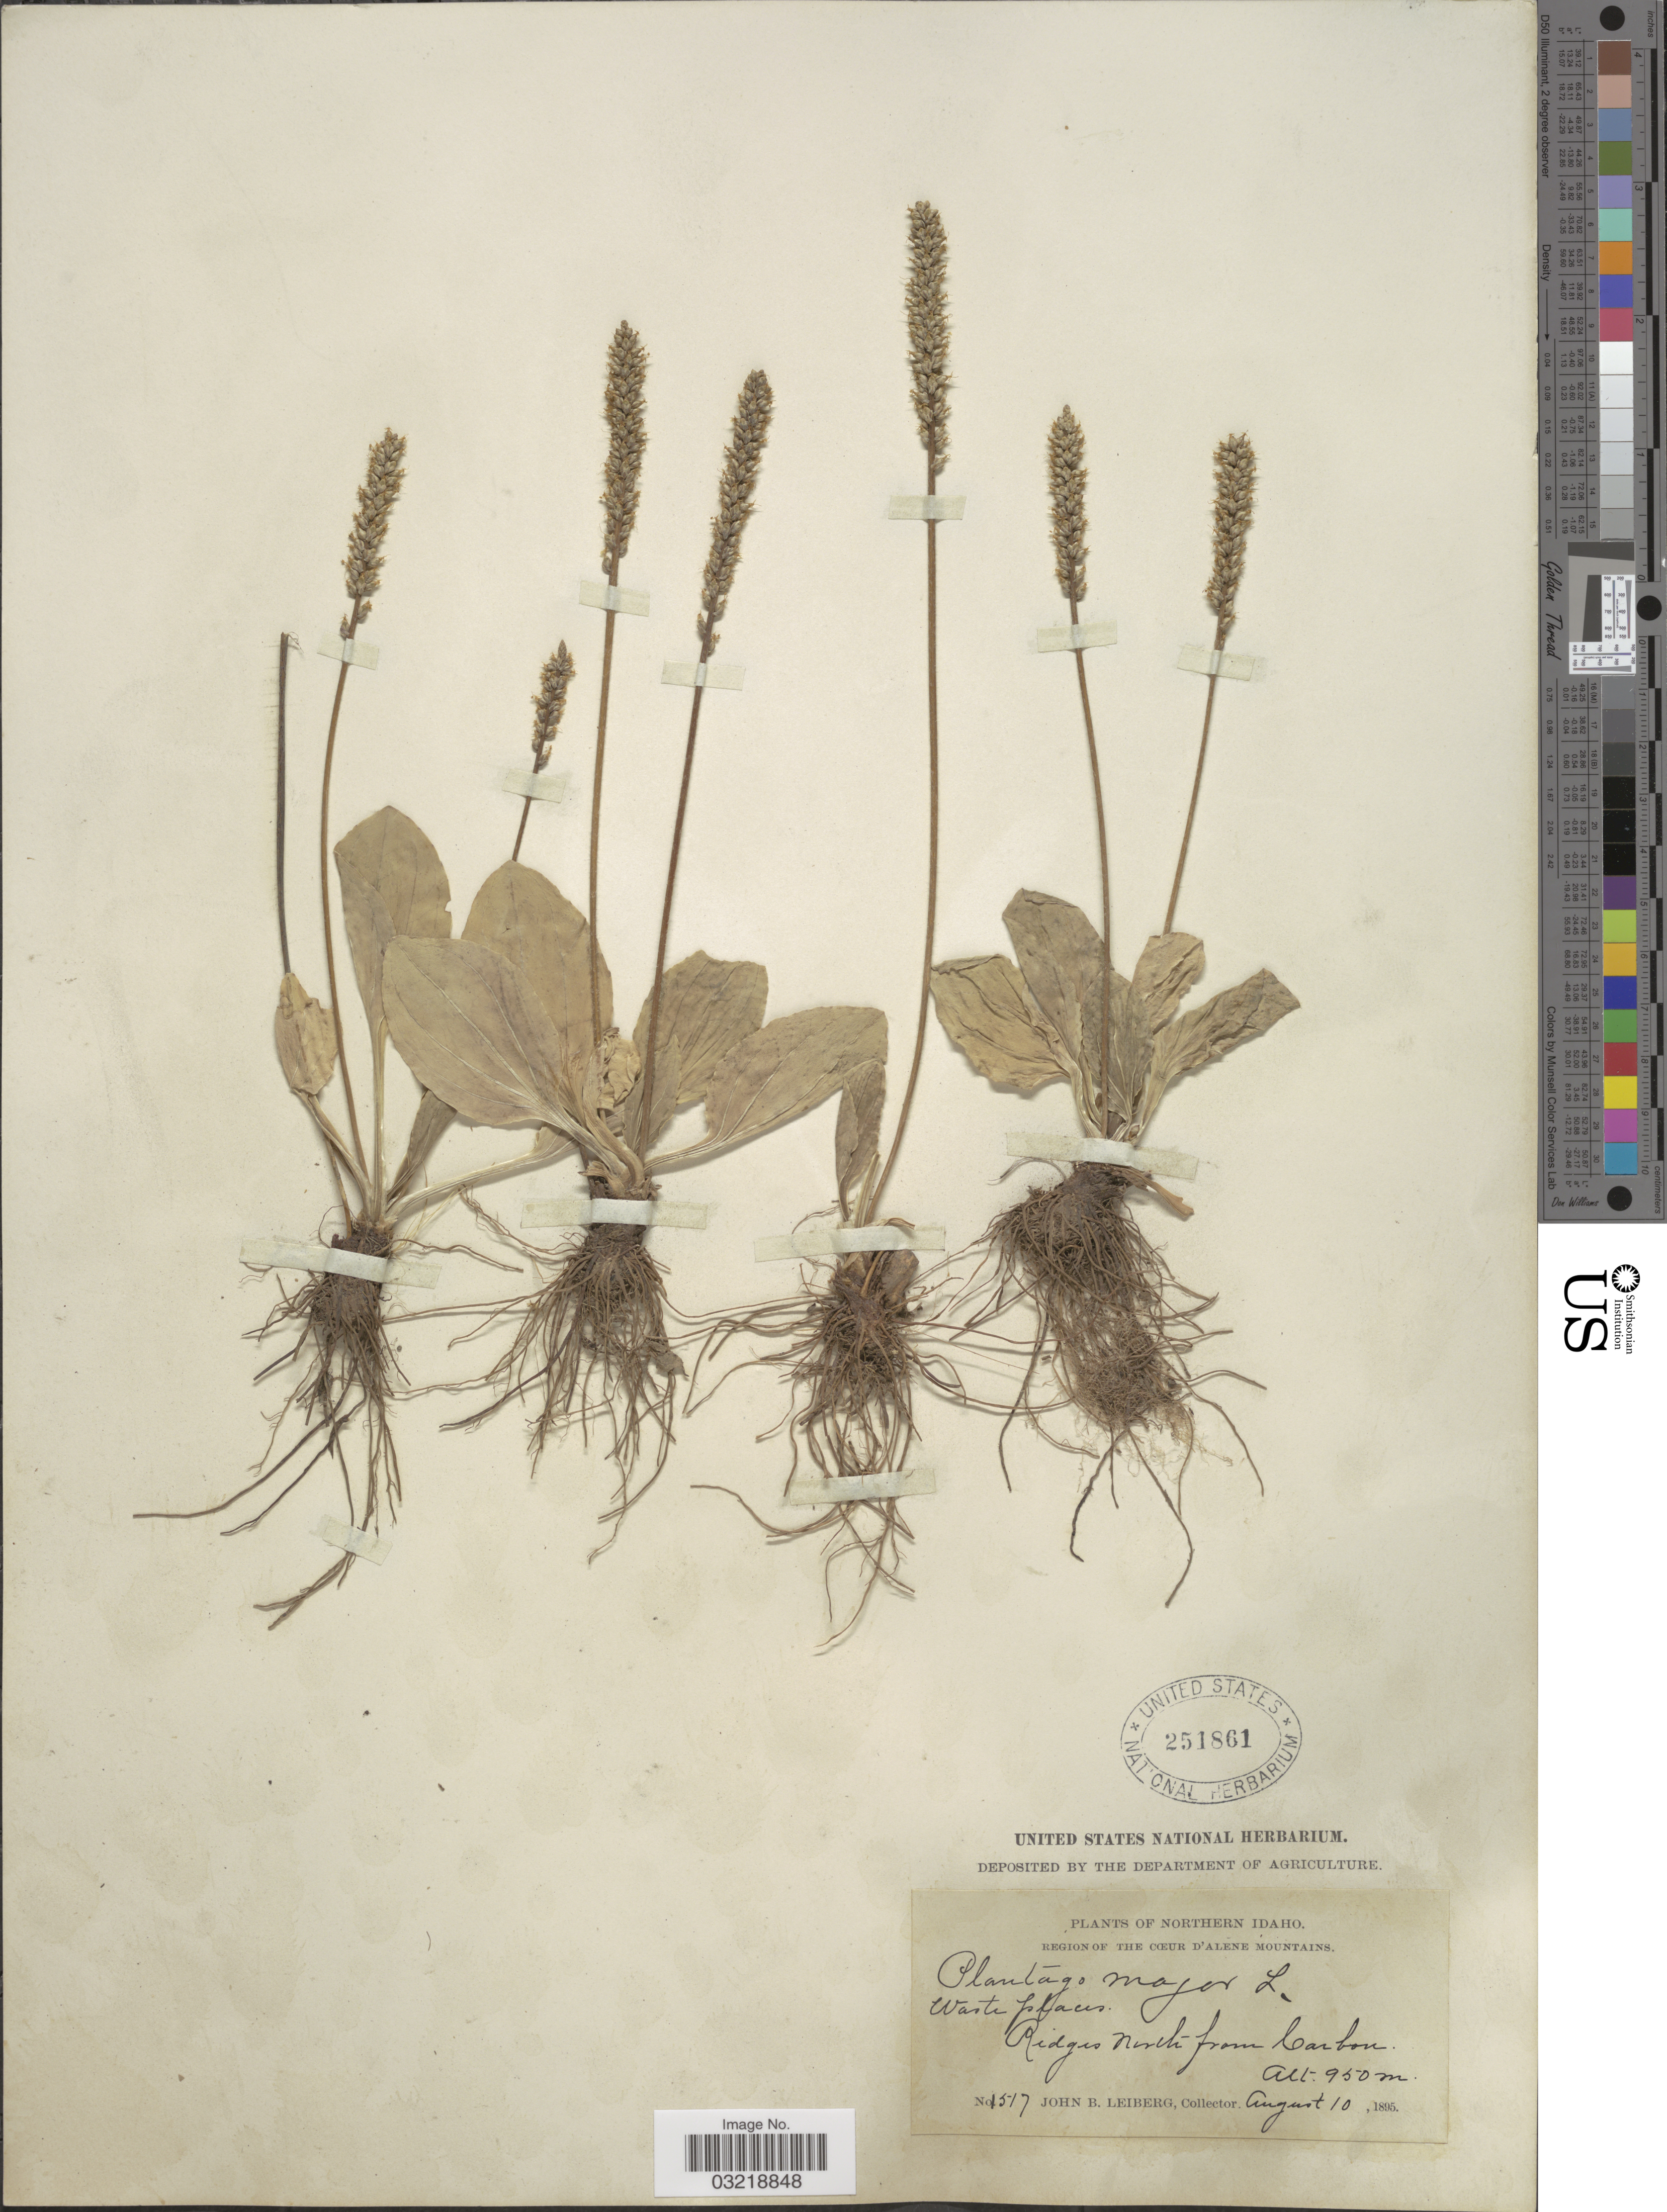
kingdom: Plantae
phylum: Tracheophyta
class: Magnoliopsida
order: Lamiales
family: Plantaginaceae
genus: Plantago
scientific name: Plantago major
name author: L.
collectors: J. B. Leiberg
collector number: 1517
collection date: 1895-08-10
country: United States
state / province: Idaho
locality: Northern Idaho. Region of the Coeur d'Alene Mountains. Ridges north from Carbon.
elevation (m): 950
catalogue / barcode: US 251861